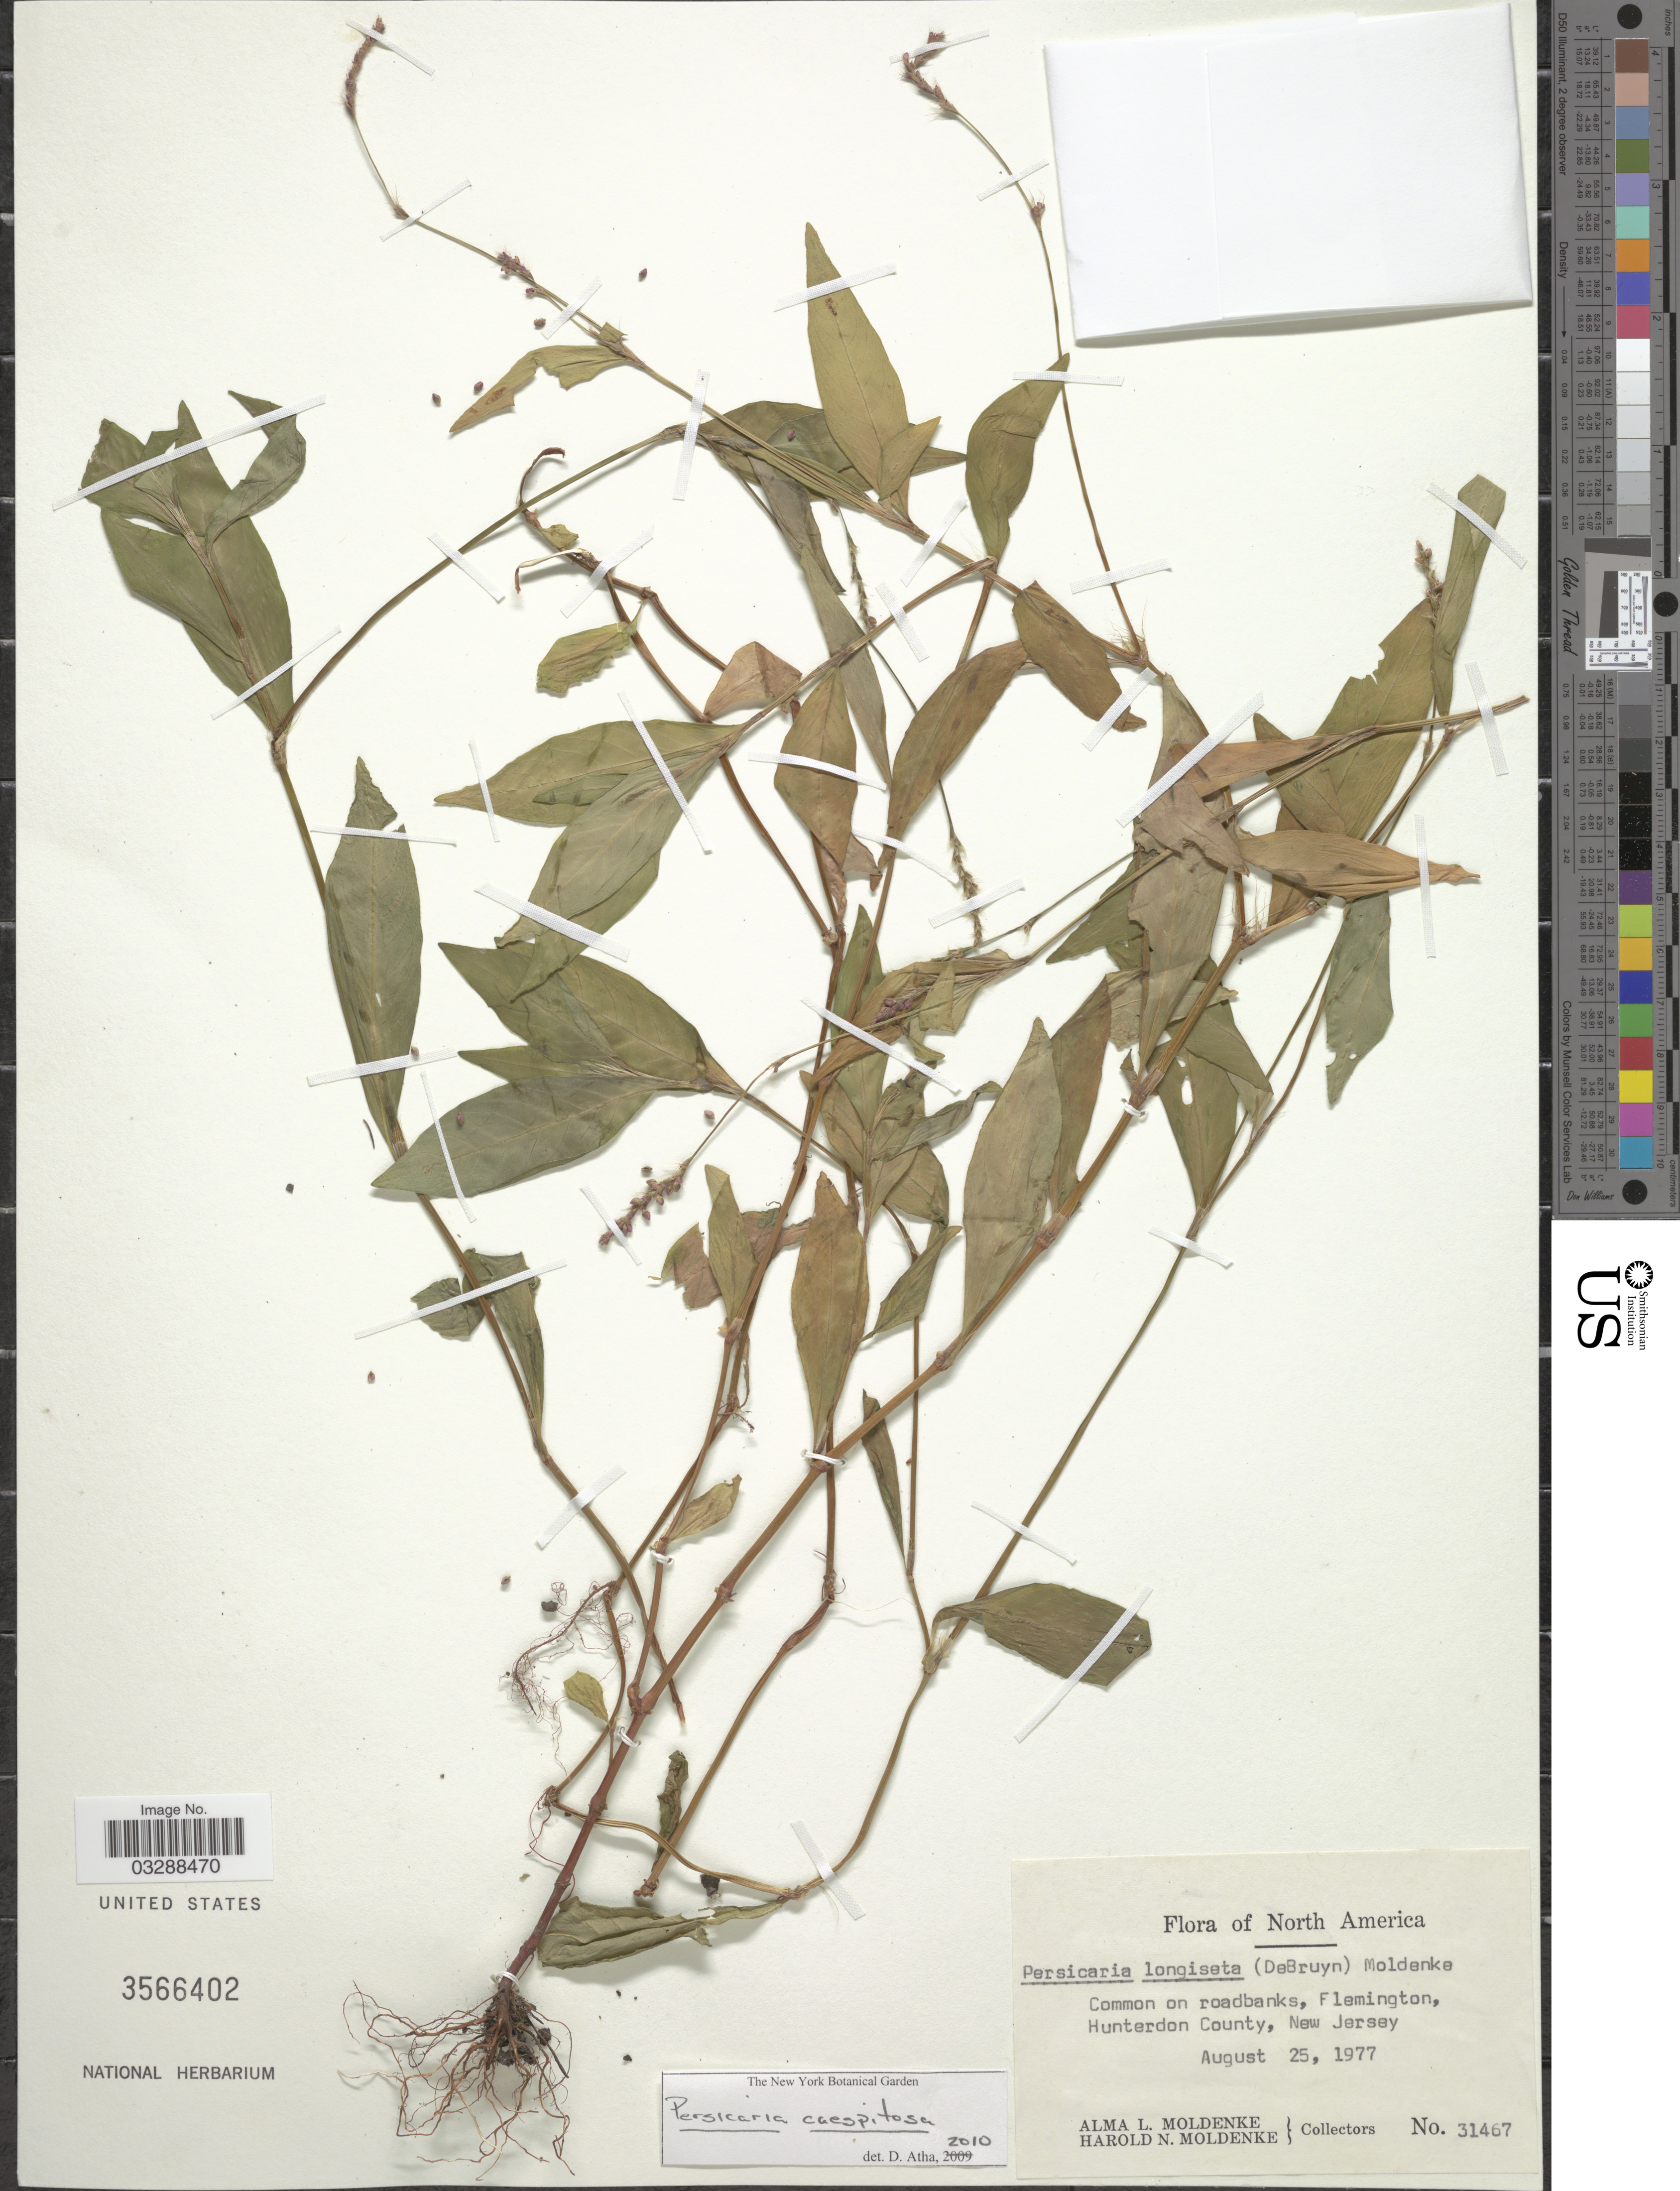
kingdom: Plantae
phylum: Tracheophyta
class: Magnoliopsida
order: Caryophyllales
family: Polygonaceae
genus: Persicaria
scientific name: Persicaria longiseta (Bruijn) Kitag.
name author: (Bruijn &) Kitag.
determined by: Atha, D. E.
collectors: A. L. Moldenke & H. N. Moldenke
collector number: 31467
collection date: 1977-08-25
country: United States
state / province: New Jersey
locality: Flemington, Hunterdon County.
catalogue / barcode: US 3566402